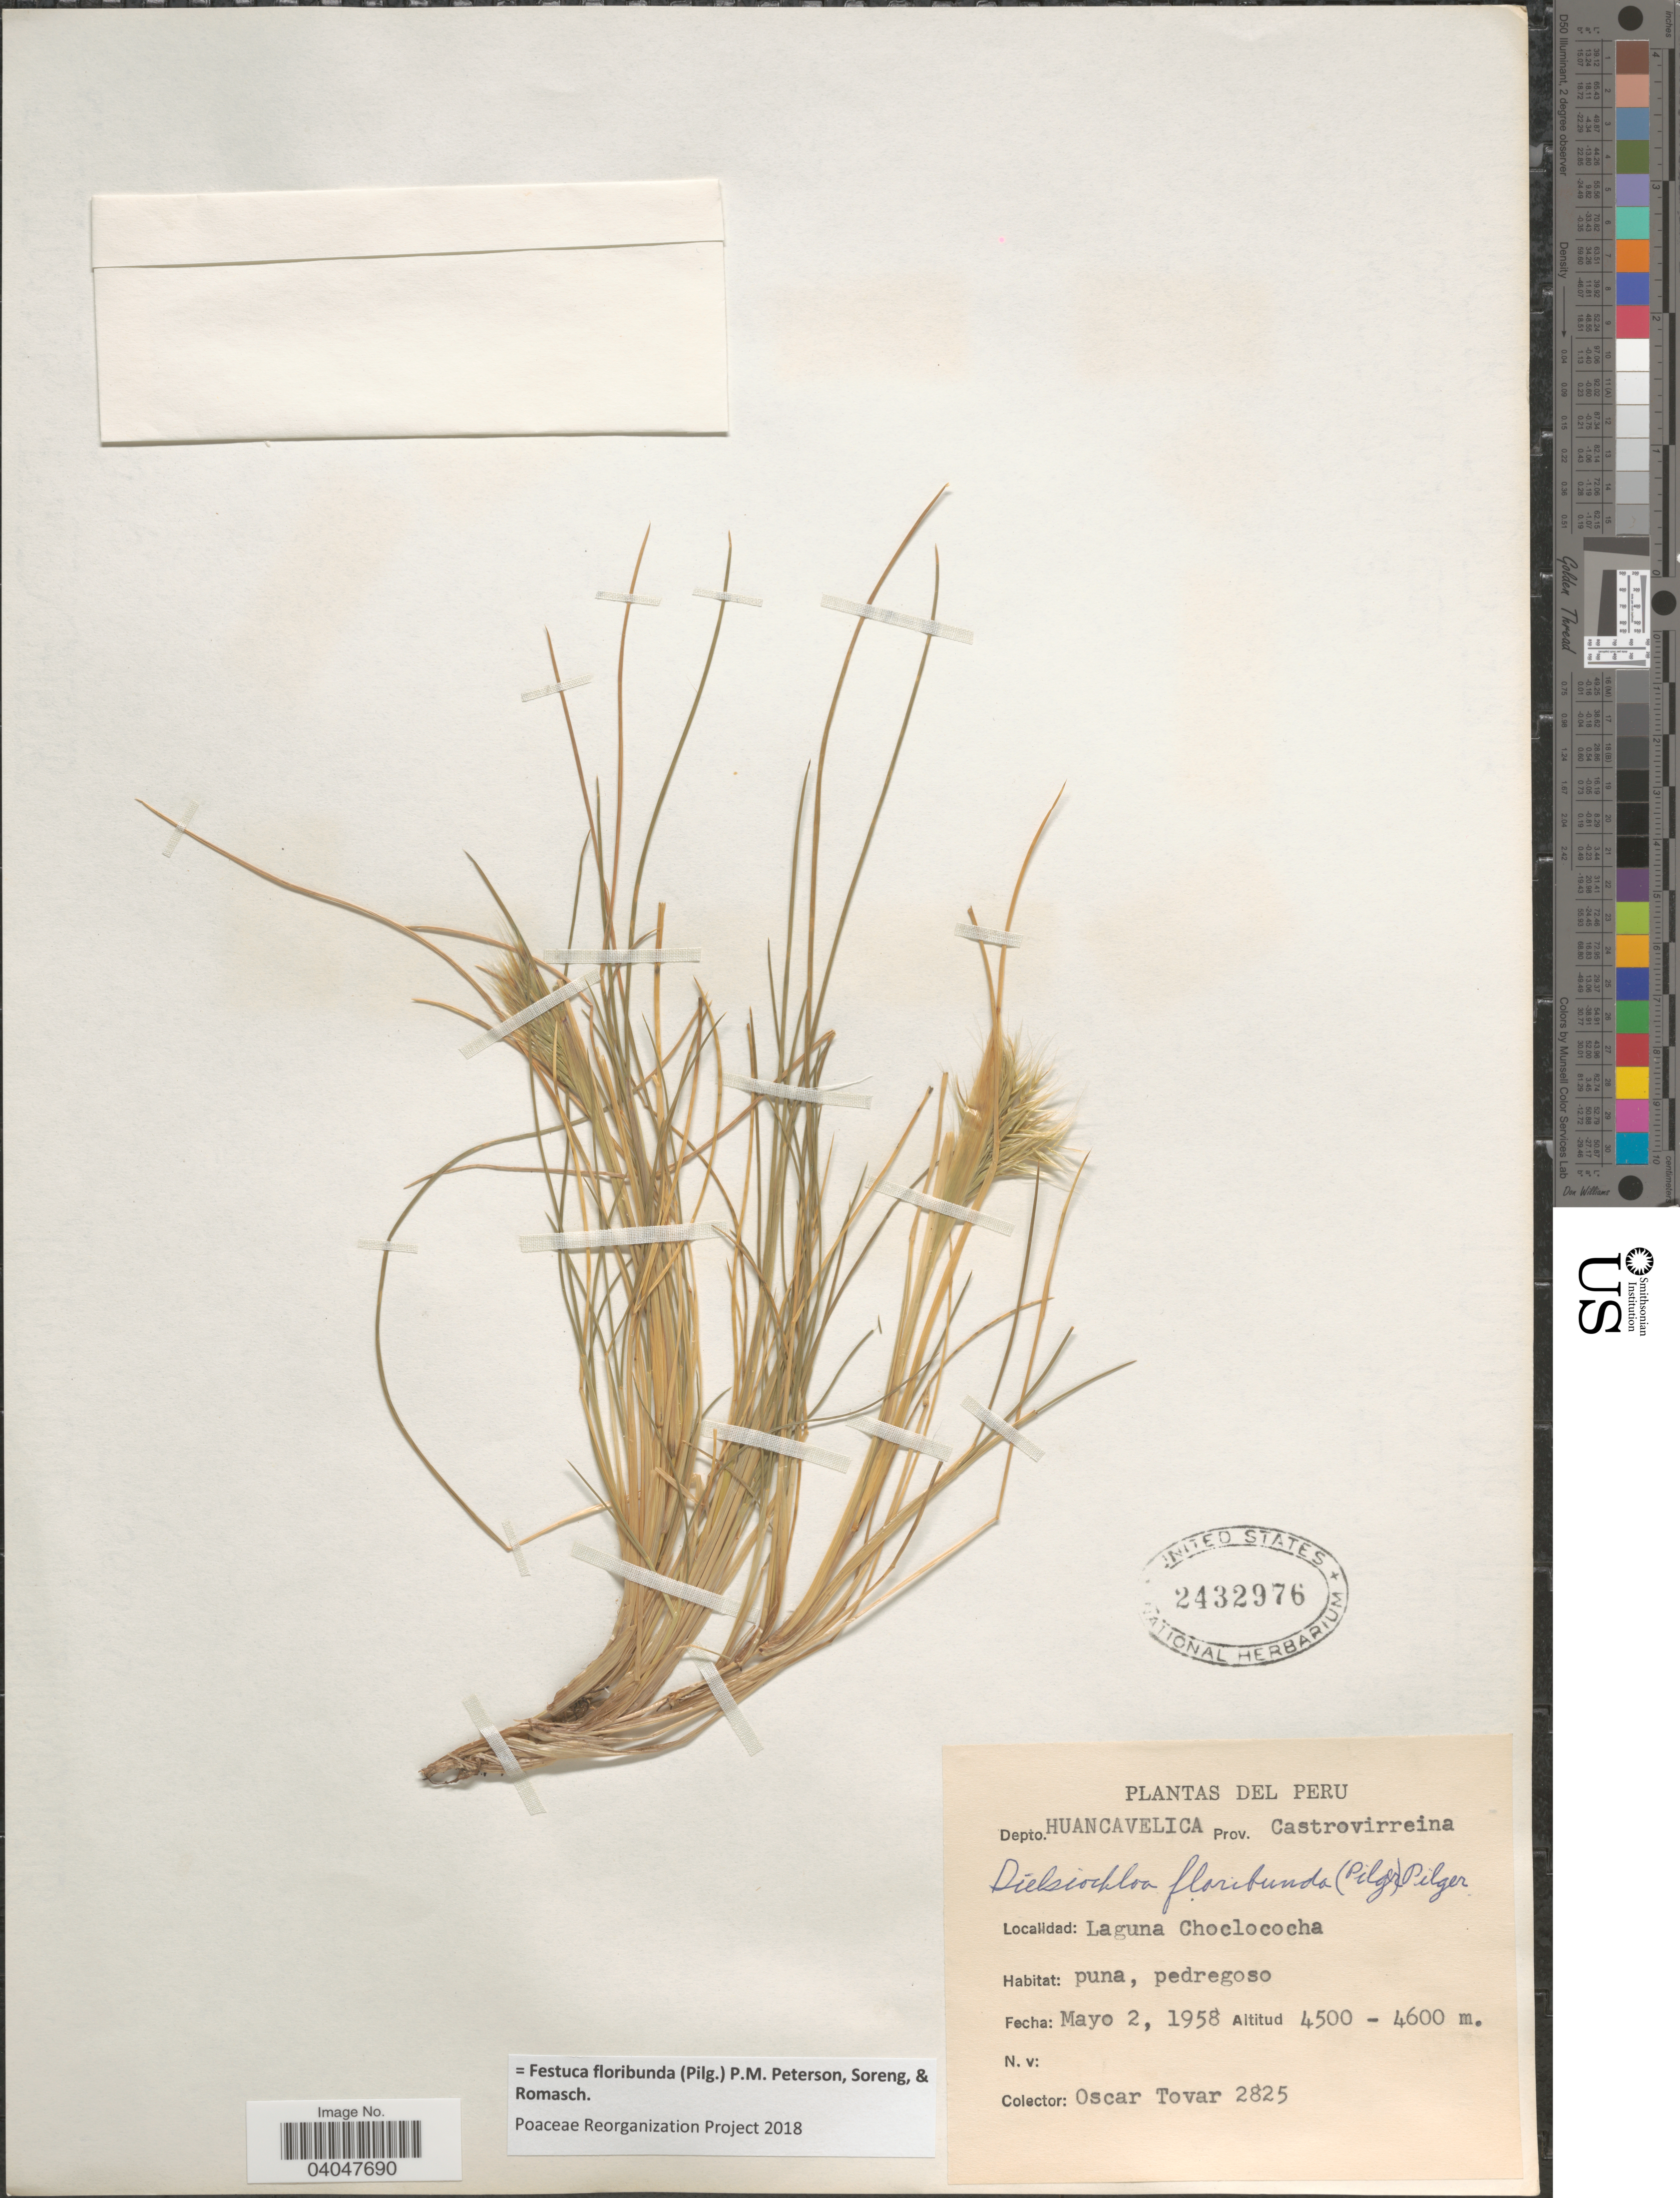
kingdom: Plantae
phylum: Tracheophyta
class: Liliopsida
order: Poales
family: Poaceae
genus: Festuca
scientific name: Festuca floribunda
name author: (Pilg.) P.M. Peterson et al.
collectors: Ó. Tovar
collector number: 2825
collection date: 1958-05-02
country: Peru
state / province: Huancavelica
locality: Depto. Huancavelica. Prov. Castrovirreina. Laguna Choclococha.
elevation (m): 4500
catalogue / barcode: US 2432976